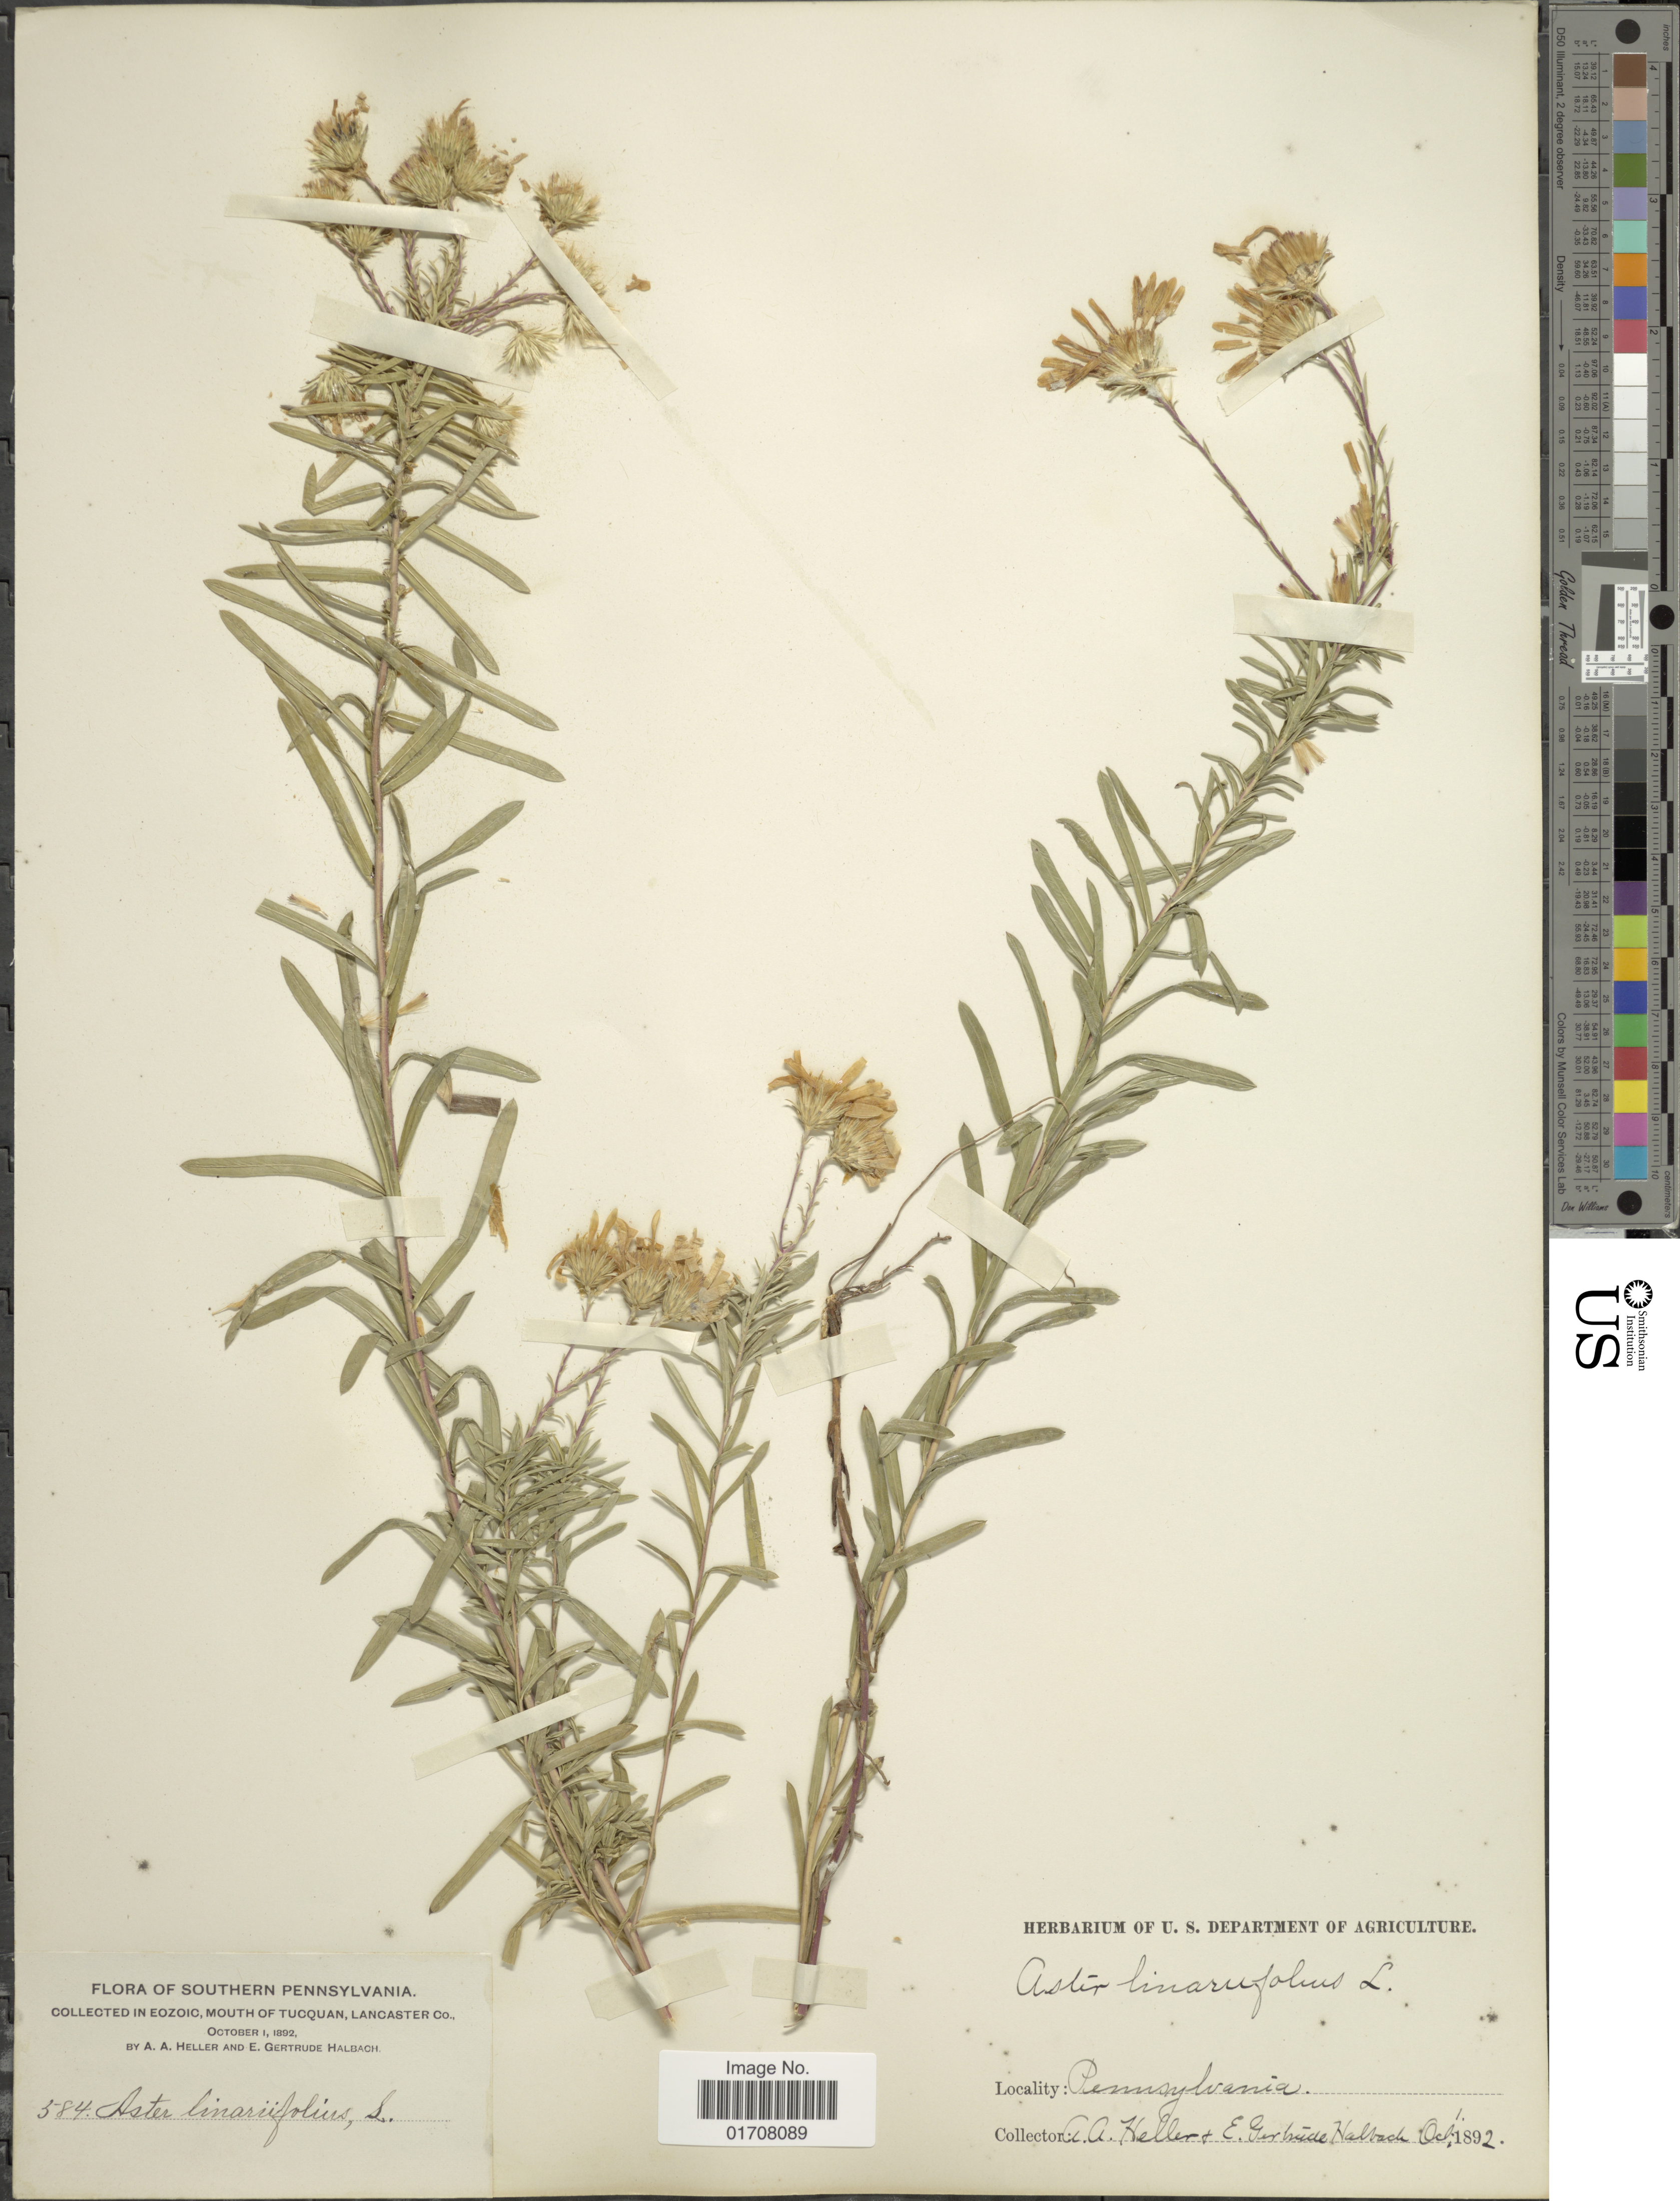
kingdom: Plantae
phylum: Tracheophyta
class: Magnoliopsida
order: Asterales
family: Asteraceae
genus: Ionactis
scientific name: Ionactis linariifolia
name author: (L.) Greene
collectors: A. A. Heller & E. G. Halbach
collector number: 584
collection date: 1892-10-01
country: United States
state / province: Pennsylvania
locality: Southern Pennsylvania, in Eozoic, Mouth of Tucquan, Lancaster Co.